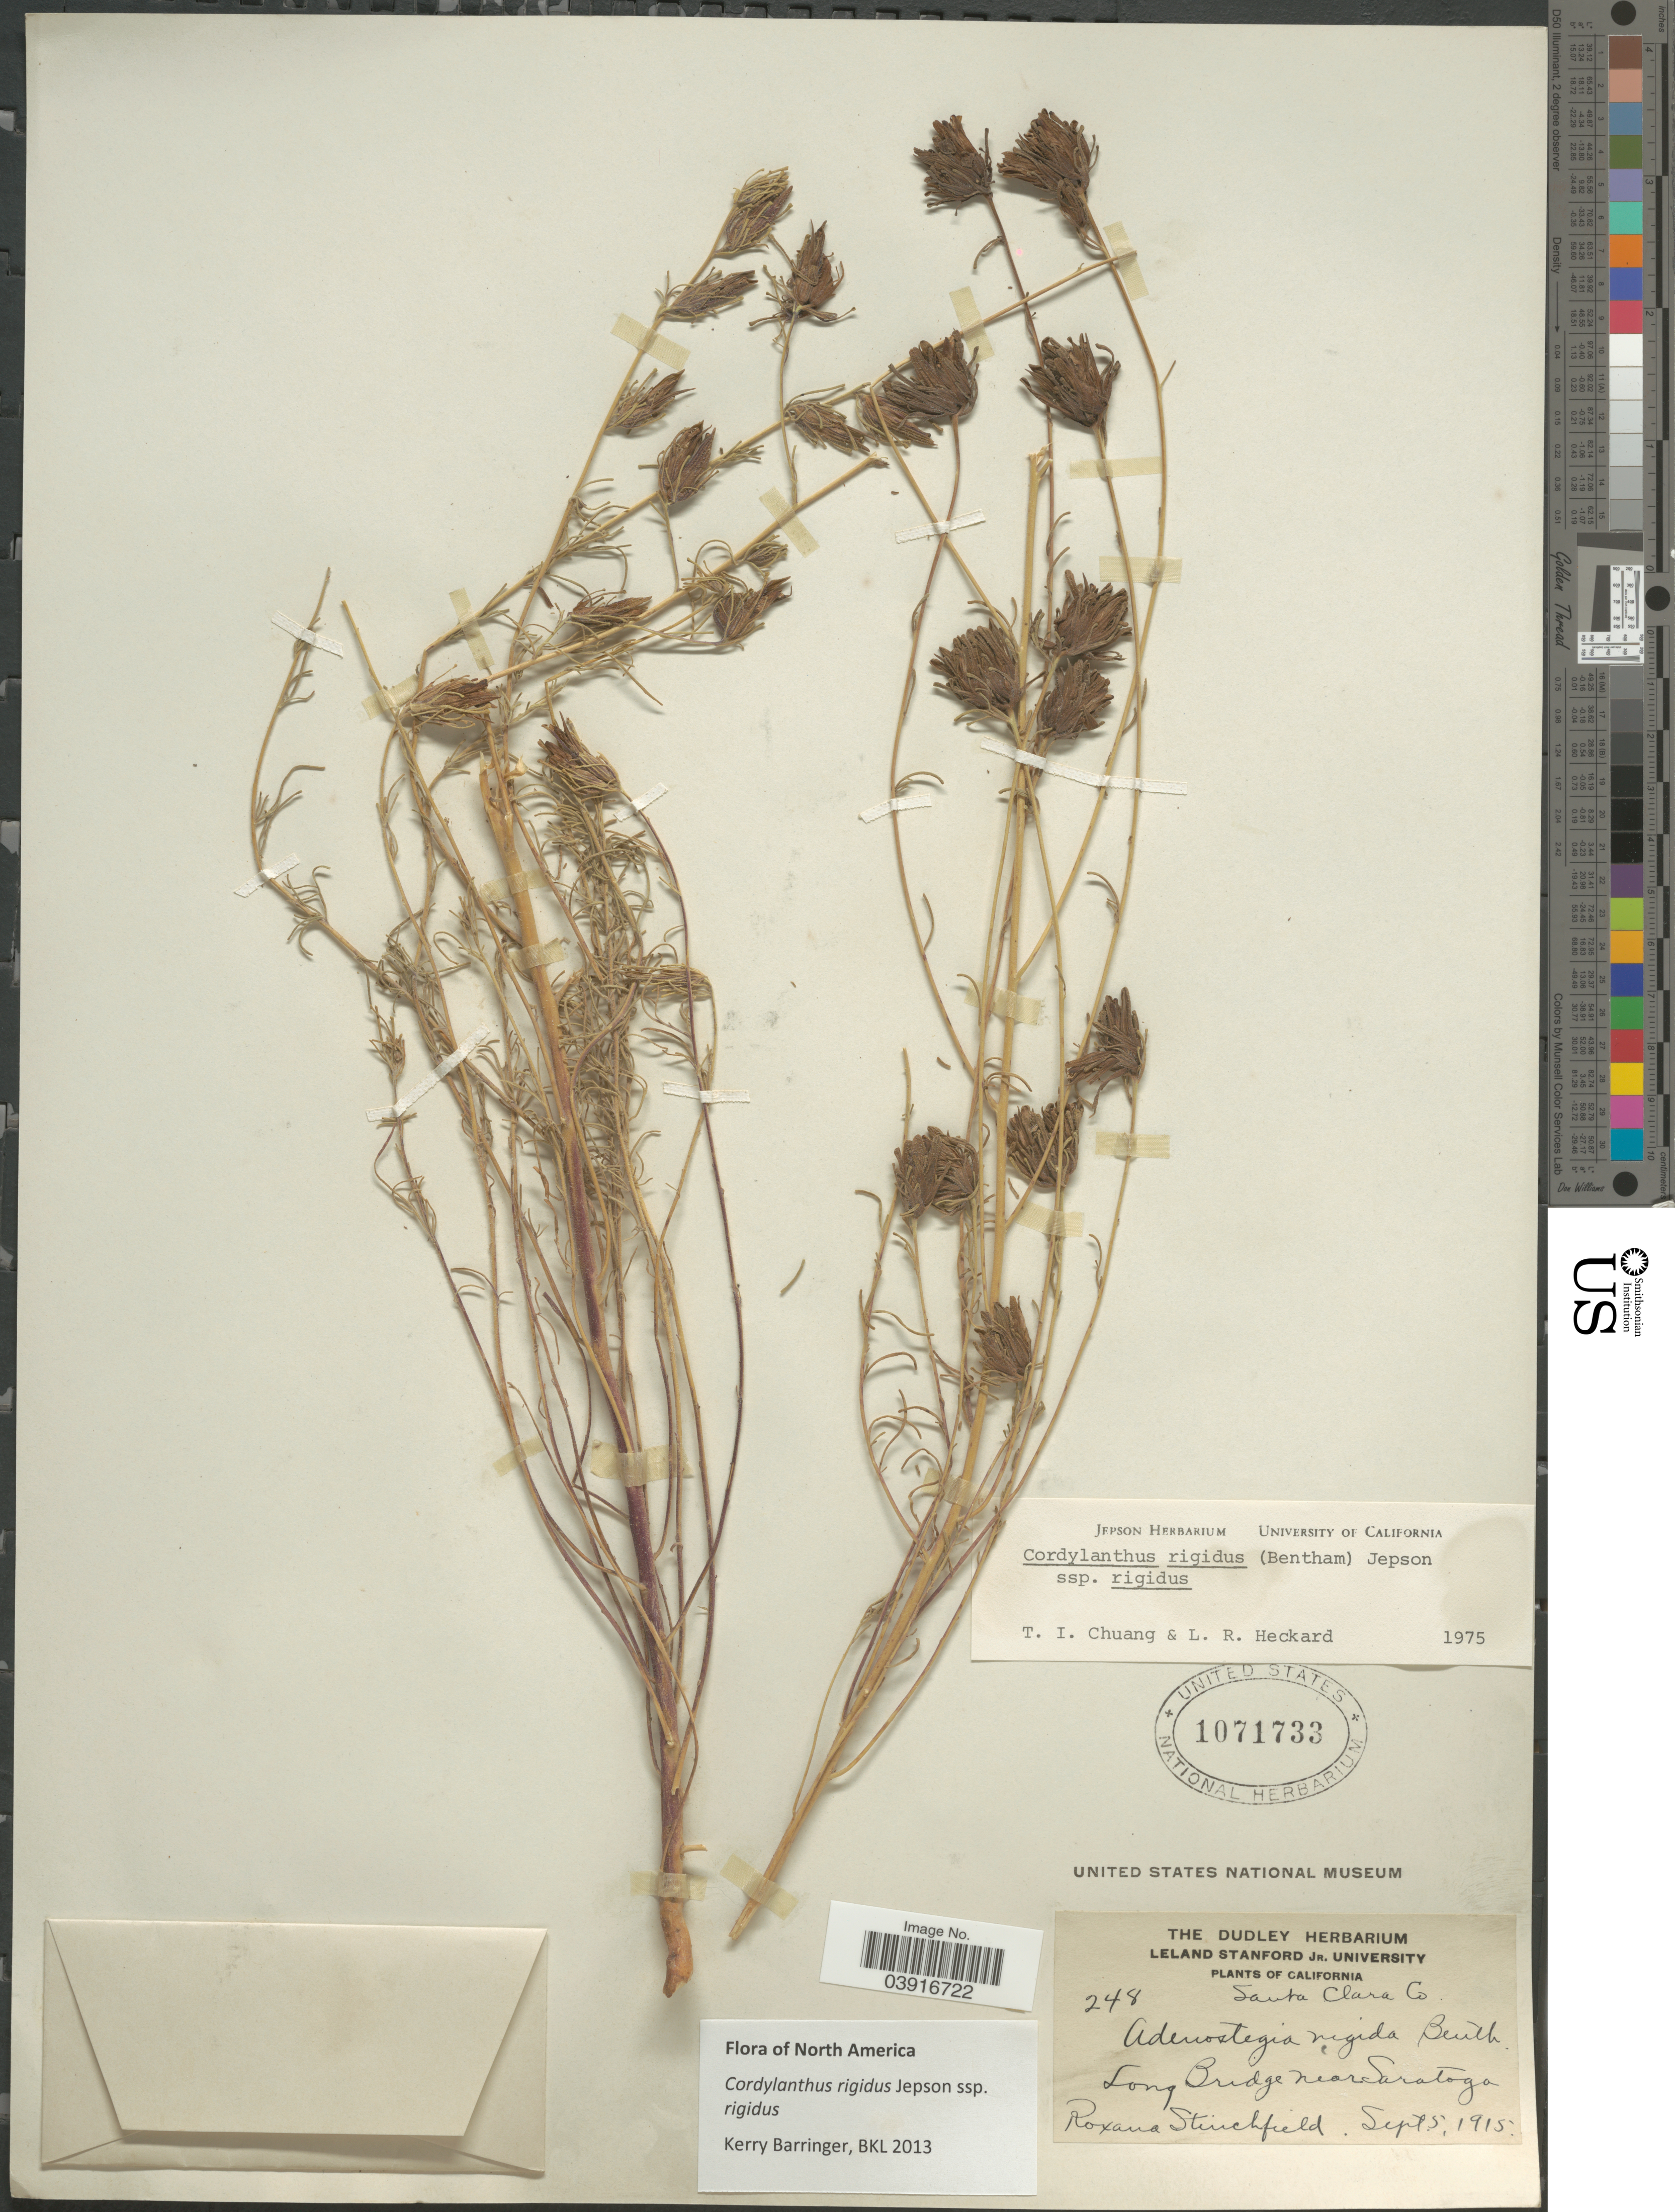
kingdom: Plantae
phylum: Tracheophyta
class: Magnoliopsida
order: Lamiales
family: Orobanchaceae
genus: Cordylanthus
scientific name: Cordylanthus rigidus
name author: (Benth.) Jeps.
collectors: R. S. Ferris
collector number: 248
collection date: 1915-09-05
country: United States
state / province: California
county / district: Santa Clara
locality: Santa Clara Co. Long Bridge near Saratoga.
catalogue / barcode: US 1071733